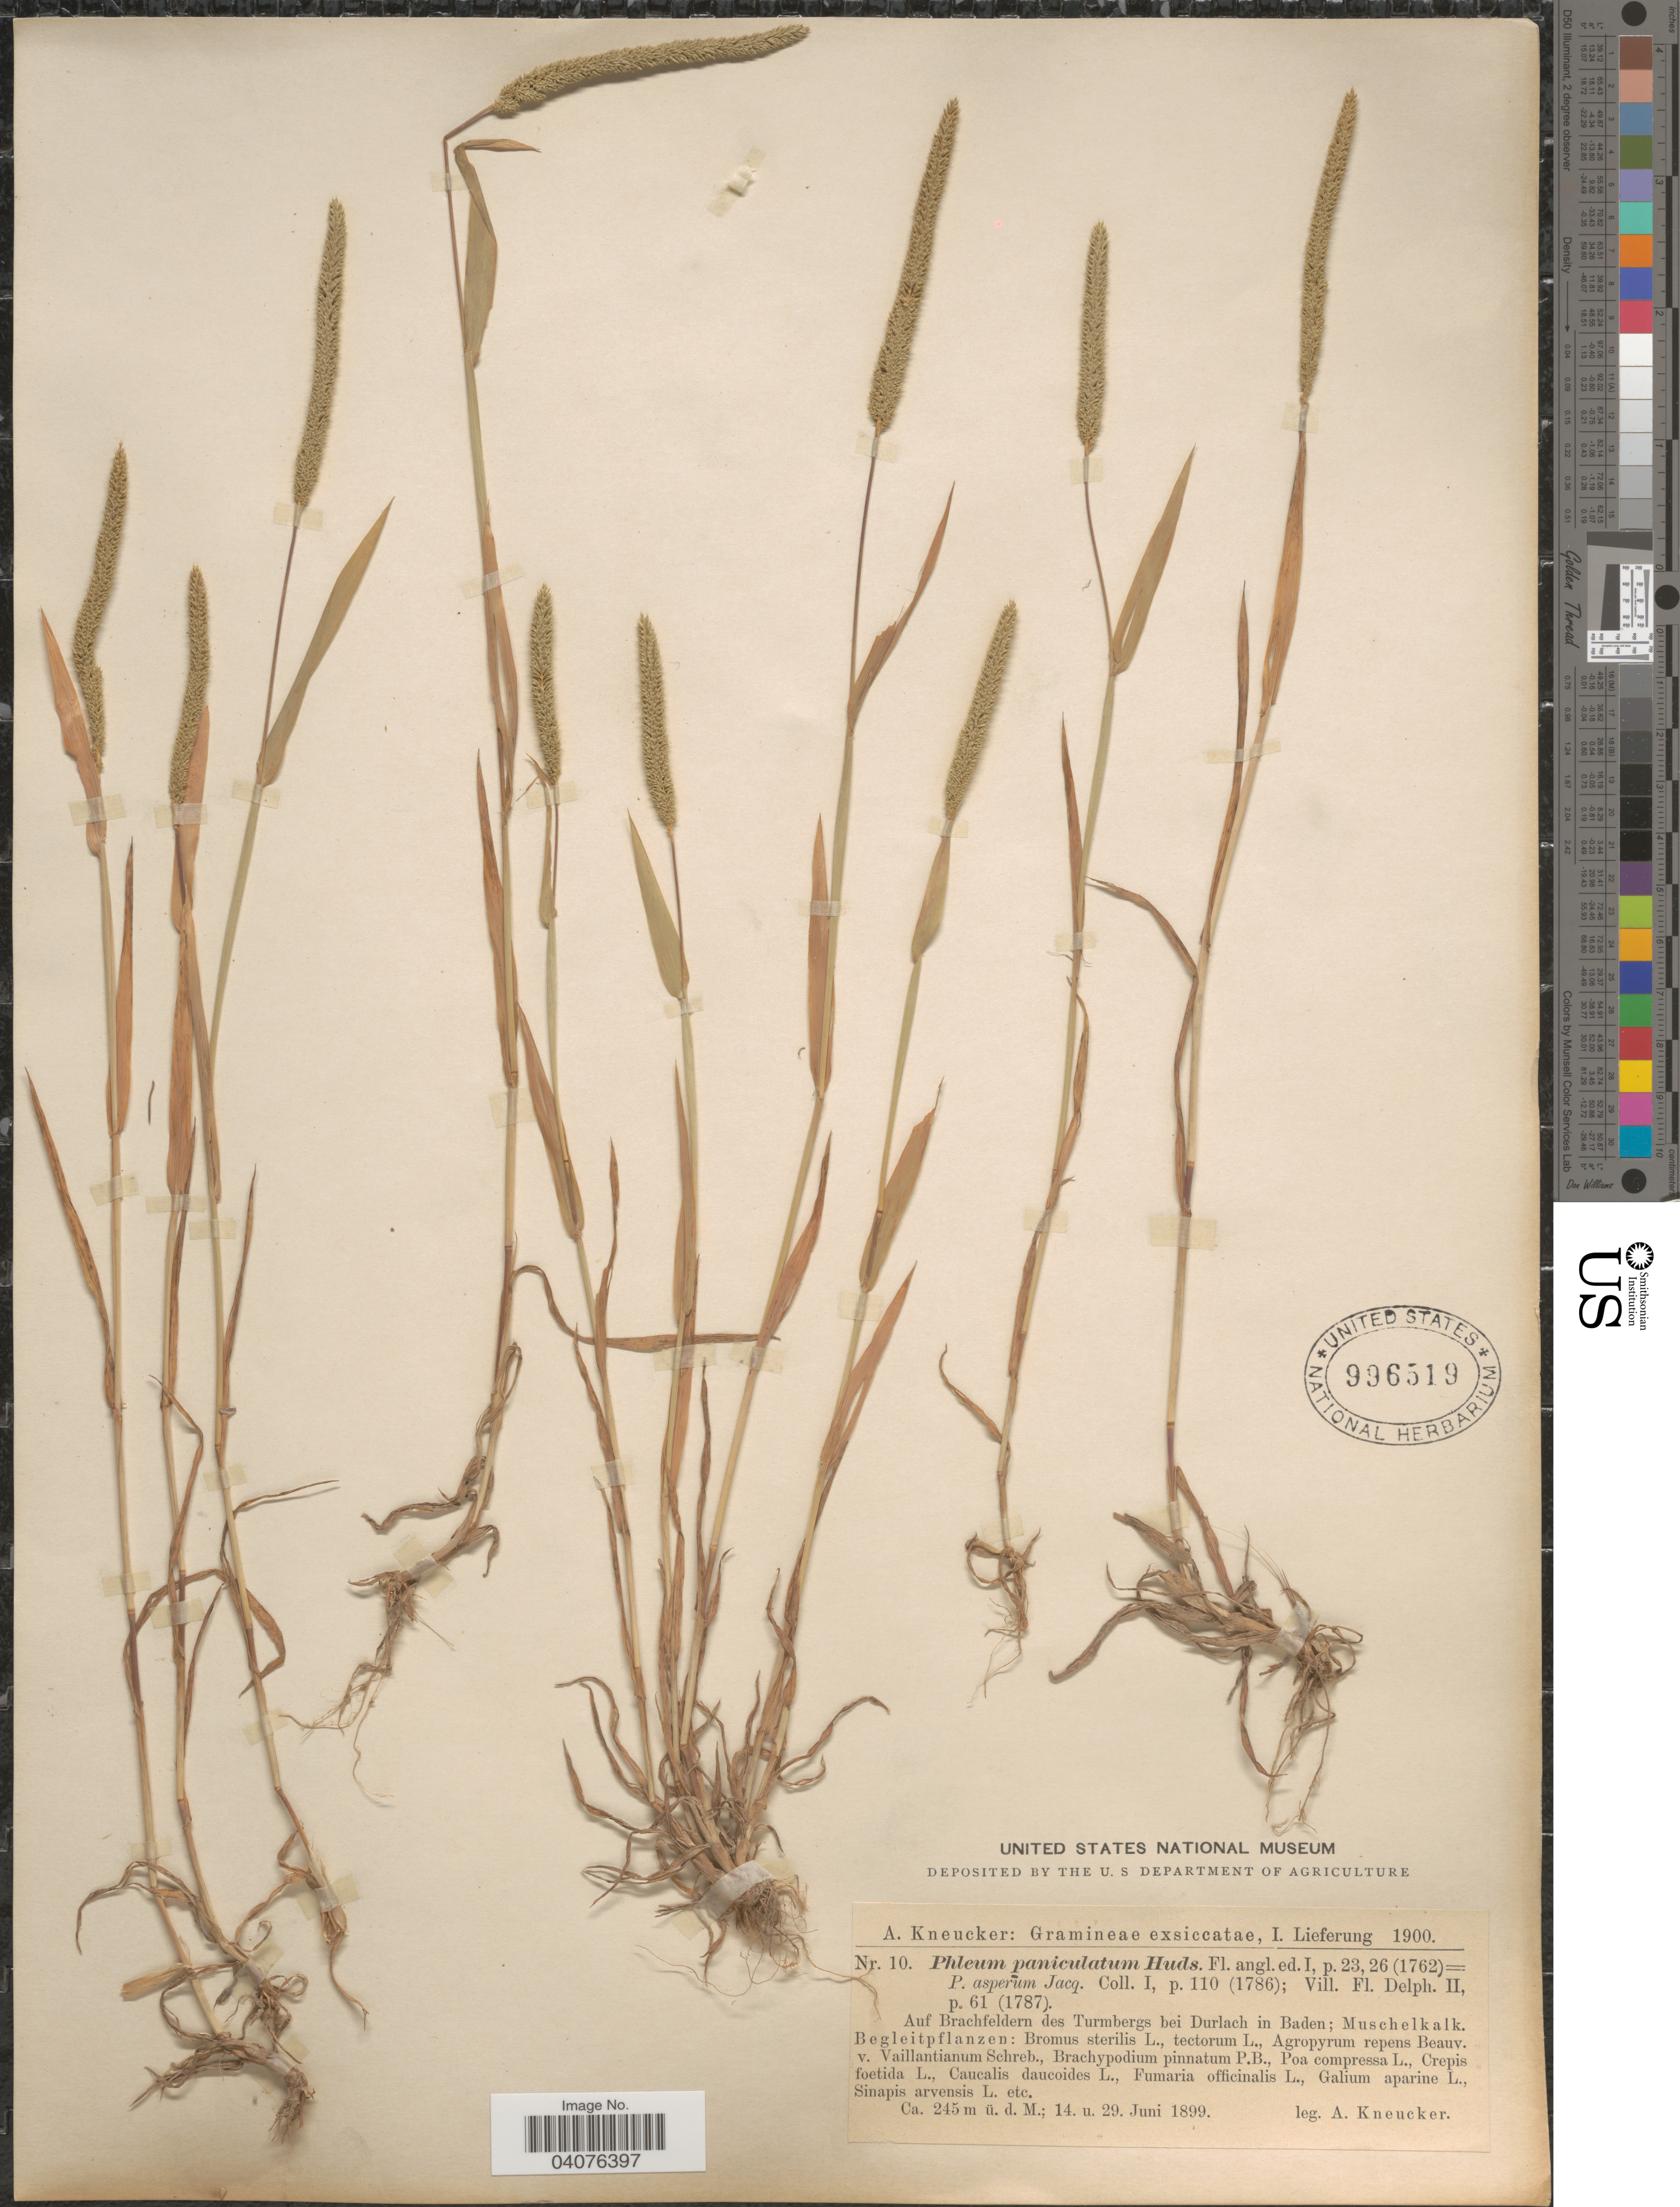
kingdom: Plantae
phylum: Tracheophyta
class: Liliopsida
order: Poales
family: Poaceae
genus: Phleum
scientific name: Phleum paniculatum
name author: Huds.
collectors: A. Kneucker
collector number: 10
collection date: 1899-06-14/1899-06-29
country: Germany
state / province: Baden-Württemberg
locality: Auf Brachfeldern des Turmbergs bei Durlach in Baden; Muschelkalk.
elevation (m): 245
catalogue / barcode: US 996519